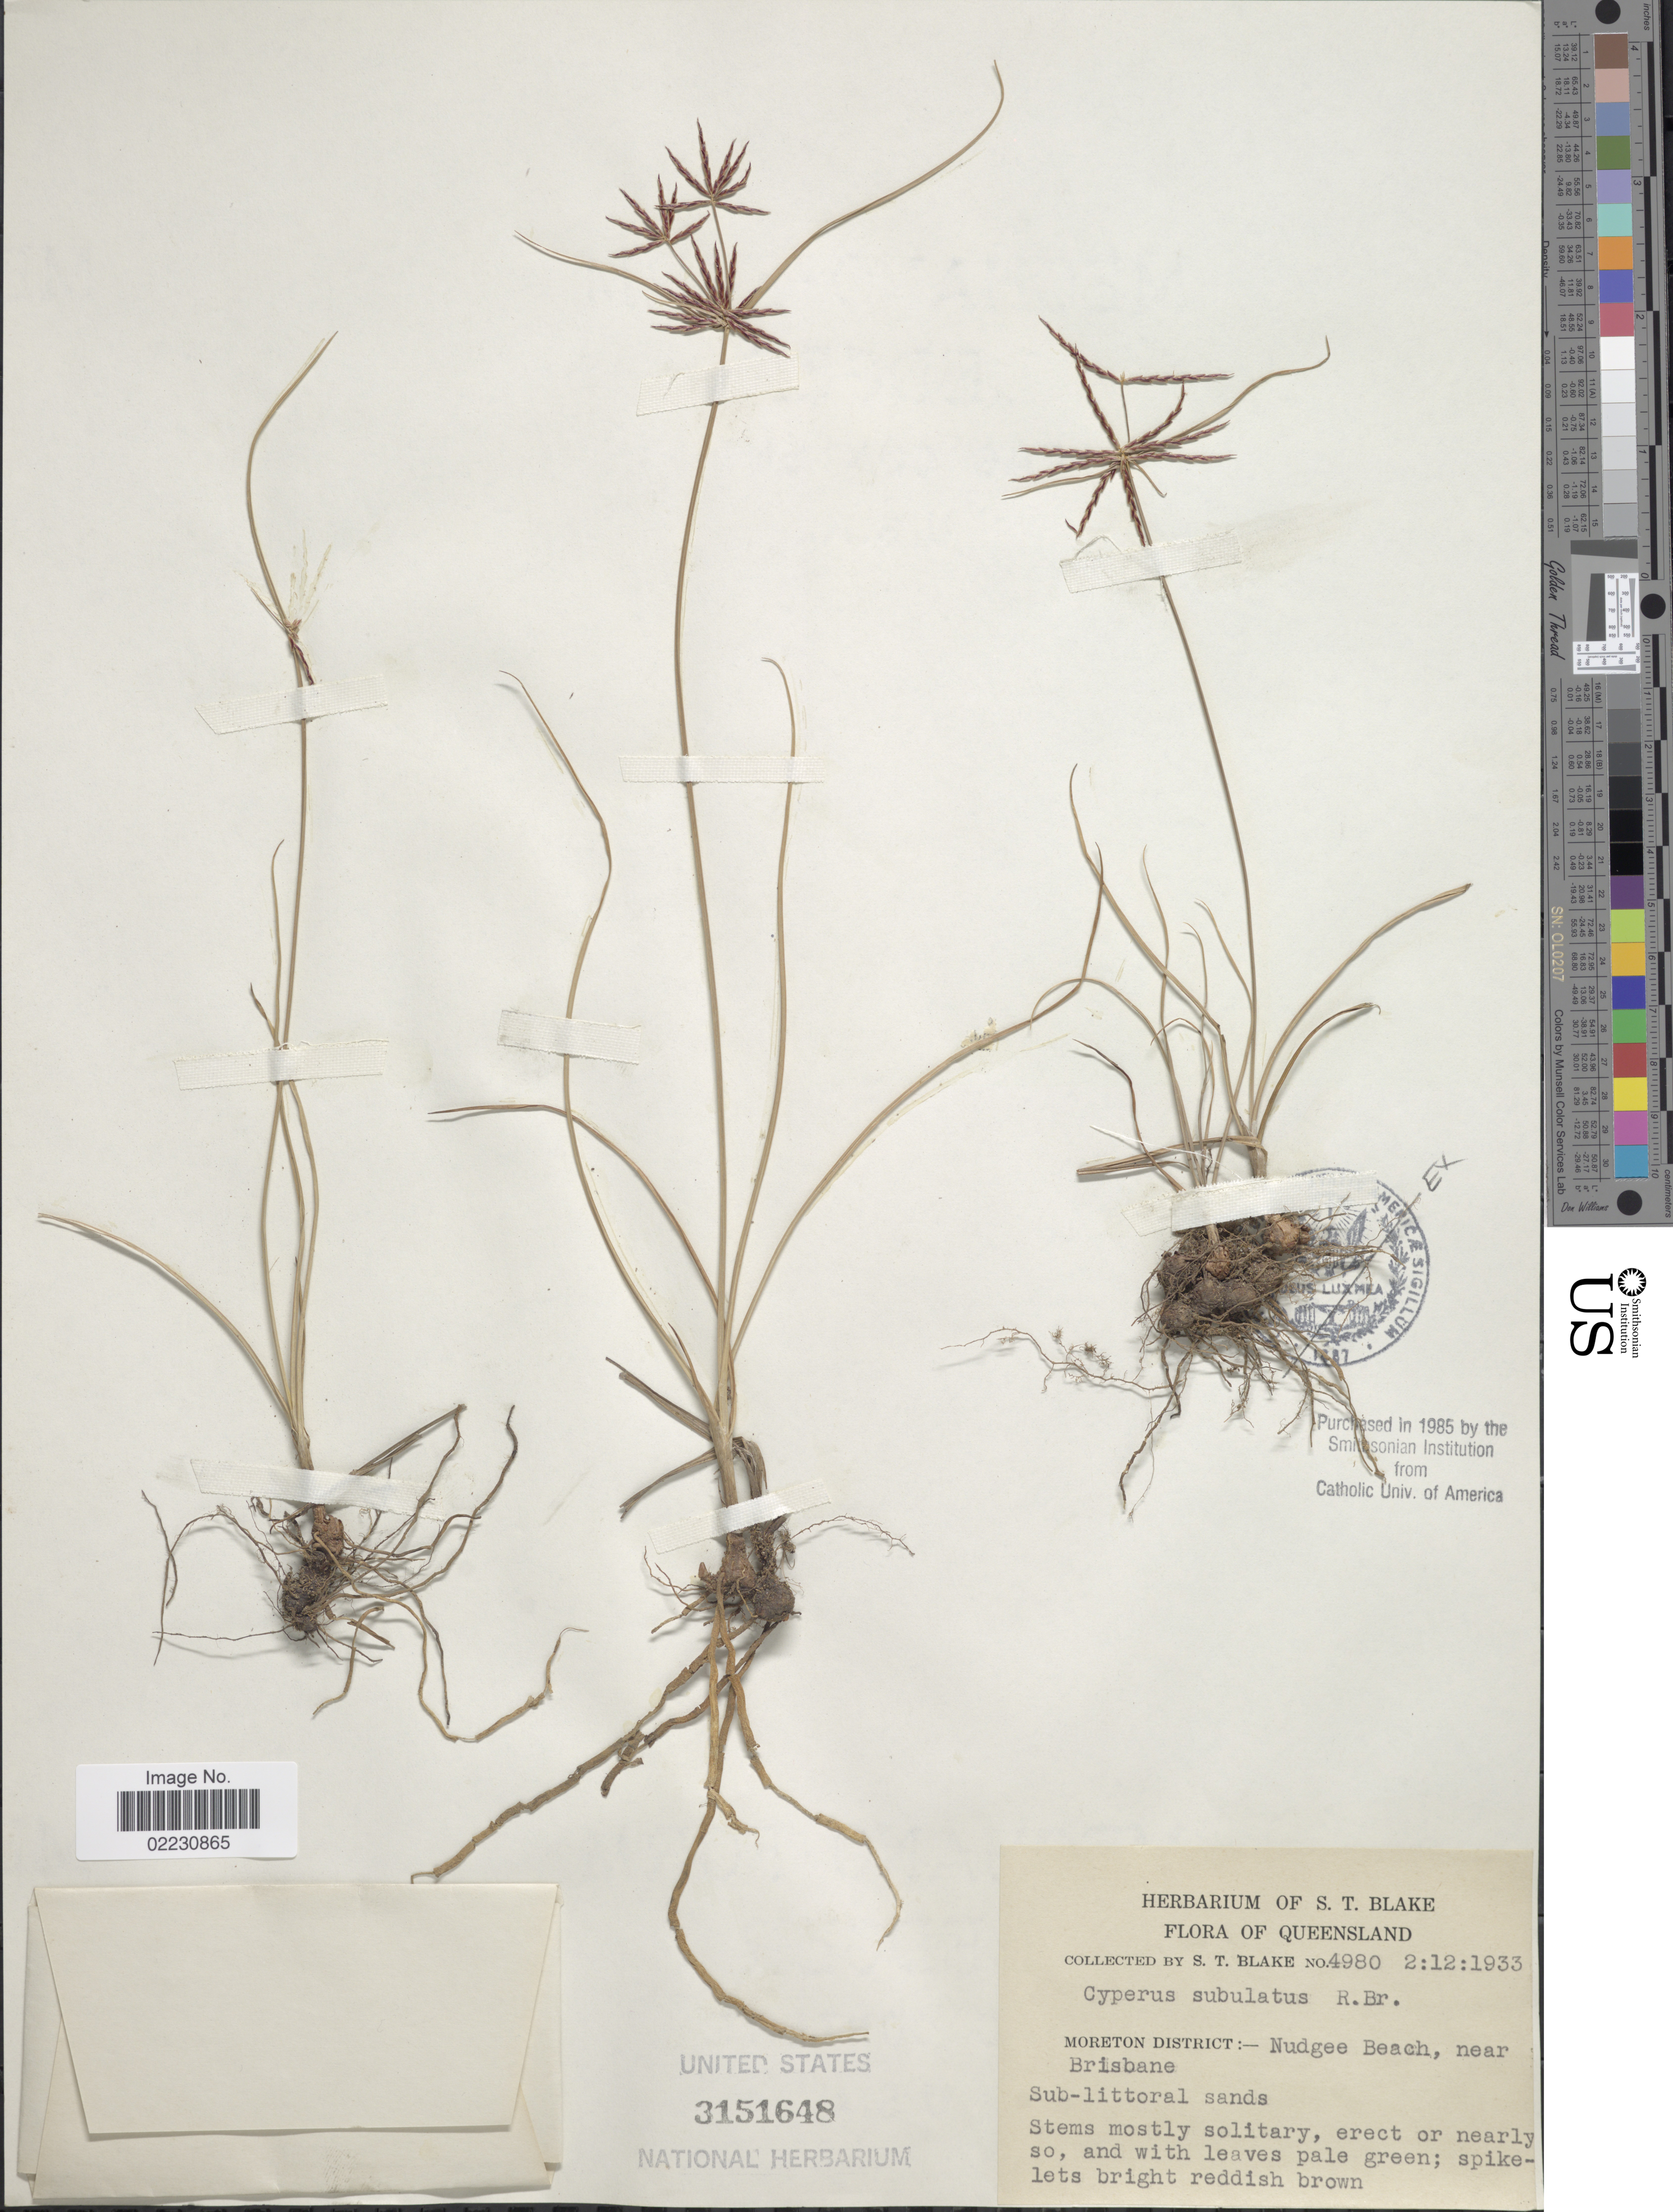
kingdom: Plantae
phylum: Tracheophyta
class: Liliopsida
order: Poales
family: Cyperaceae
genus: Cyperus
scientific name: Cyperus subulatus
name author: R. Br.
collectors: S. T. Blake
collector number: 4980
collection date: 1933-12-02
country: Australia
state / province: Queensland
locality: Moreton District, Nudgee Beach, near Brisbane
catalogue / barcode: US 3151648